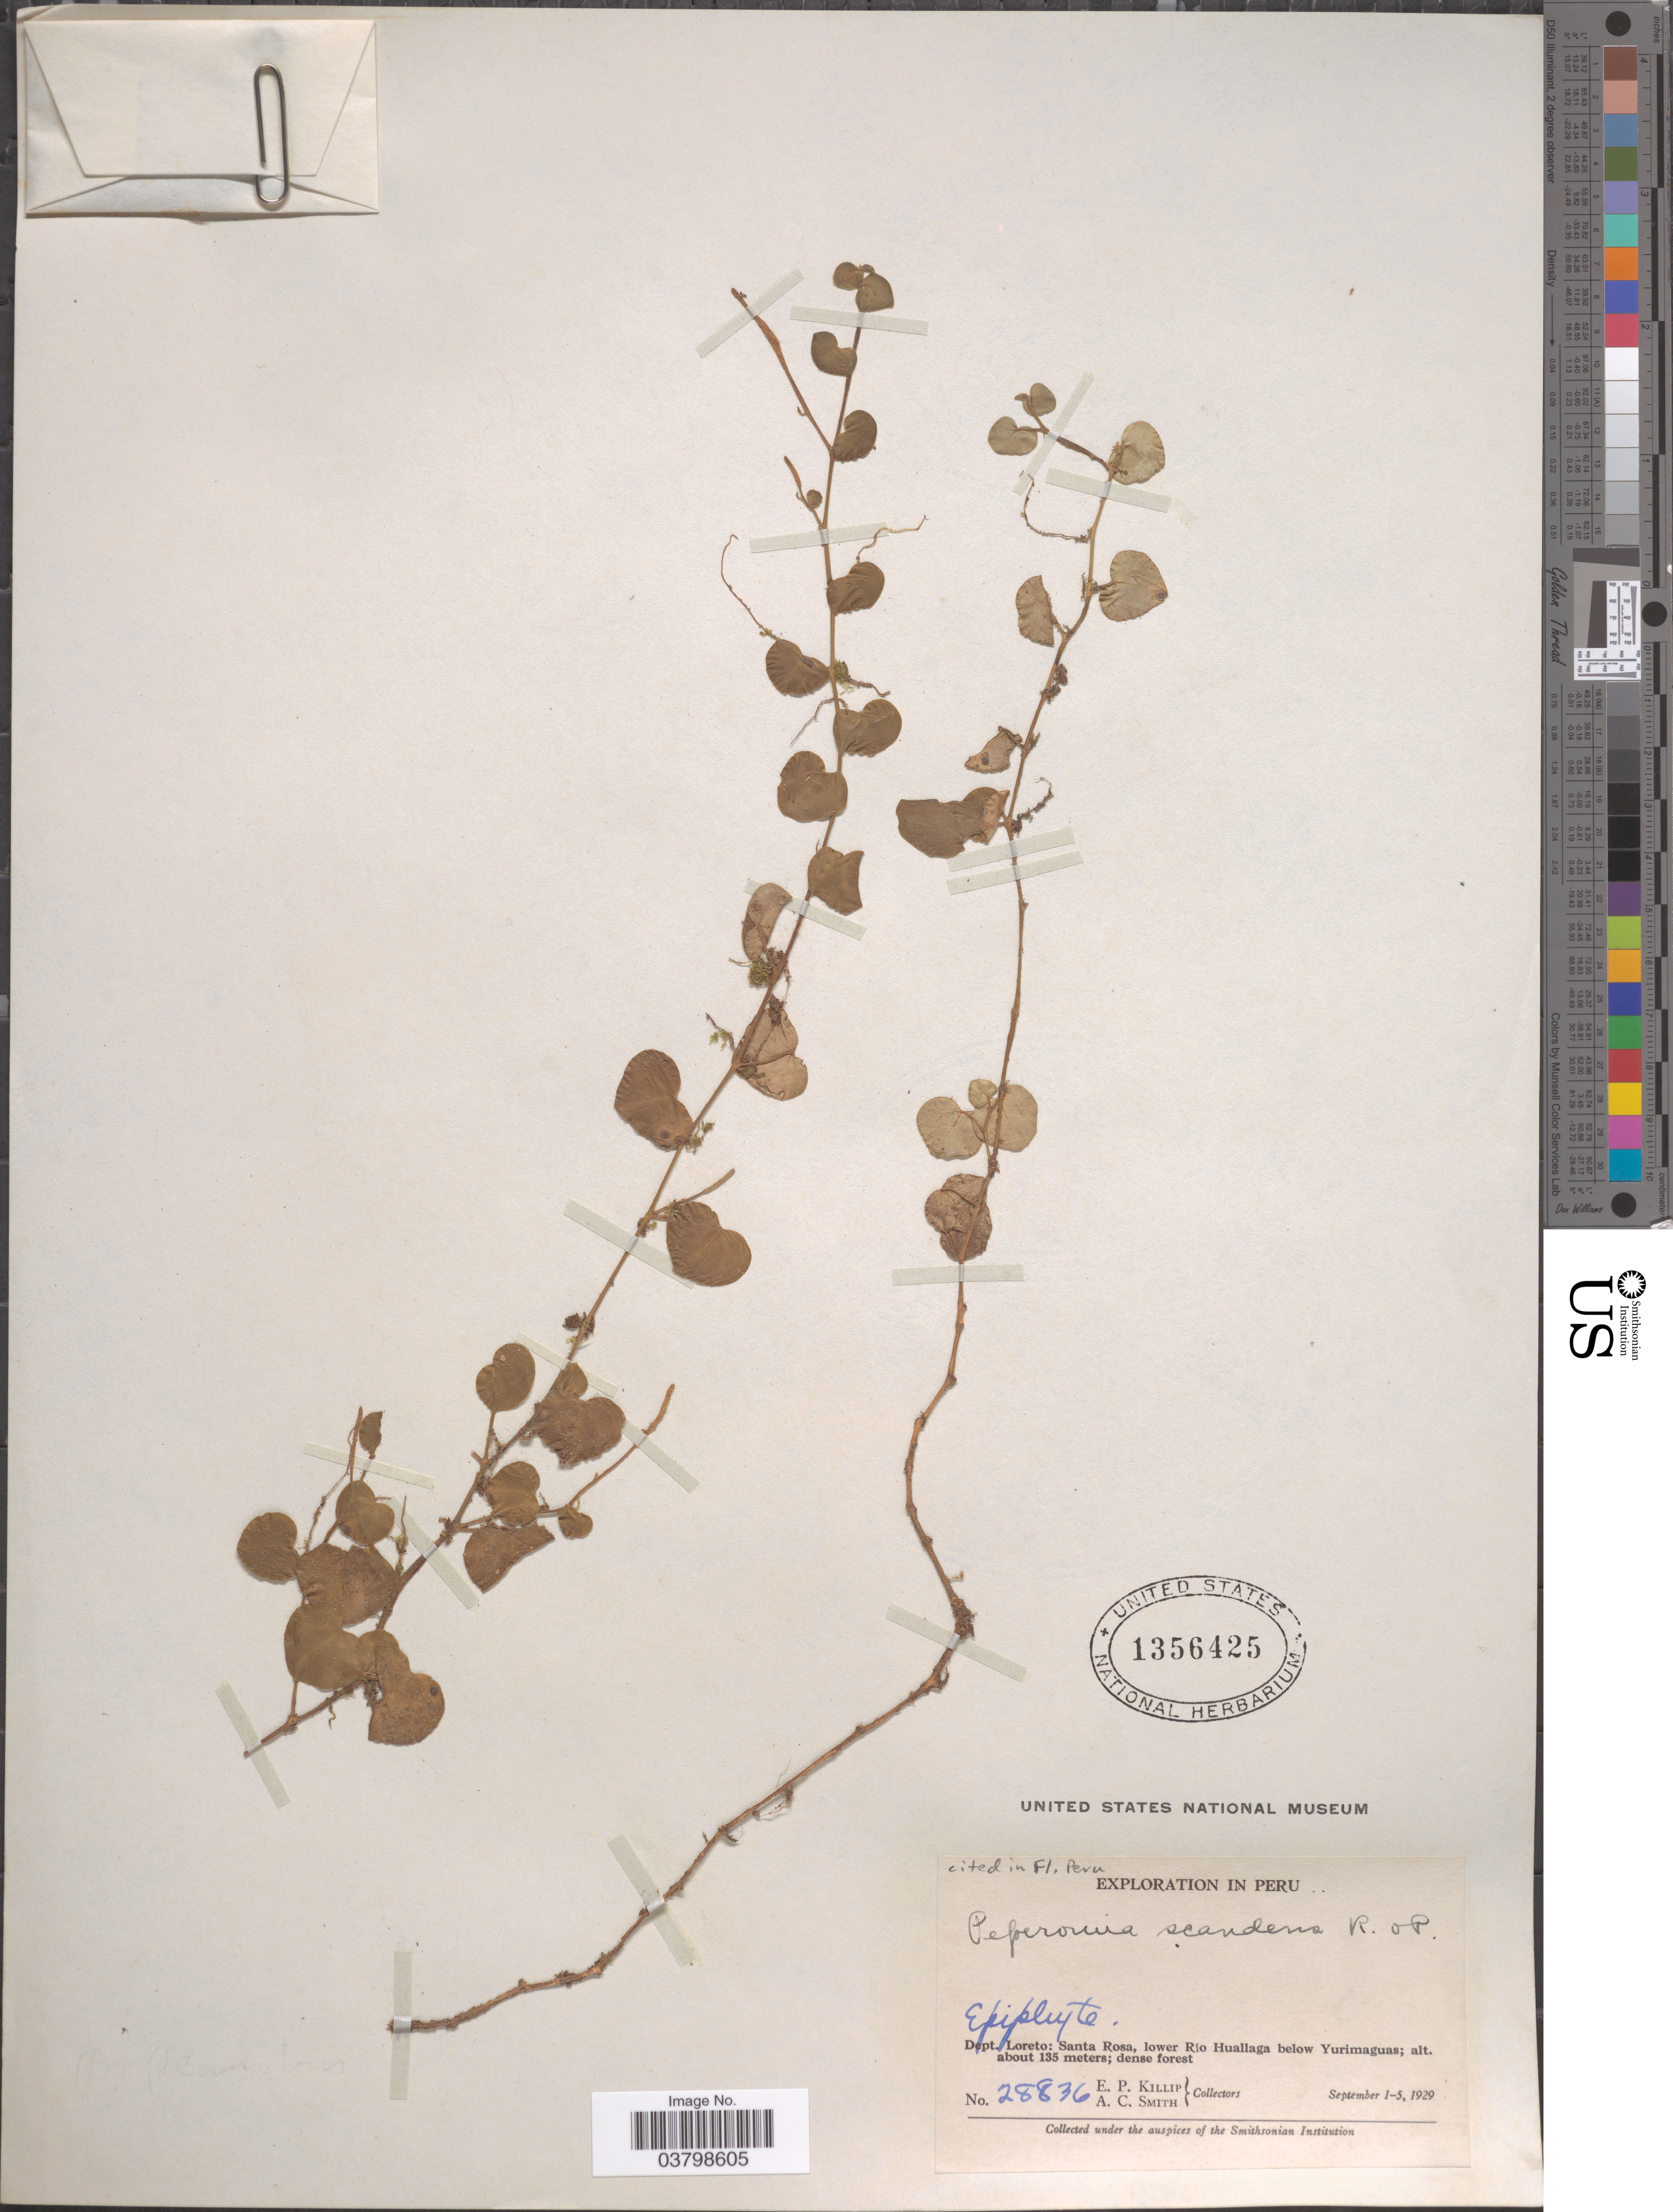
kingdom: Plantae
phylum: Tracheophyta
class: Magnoliopsida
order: Piperales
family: Piperaceae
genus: Peperomia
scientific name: Peperomia serpens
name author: (Sw.) Loudon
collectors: E. P. Killip & A. C. Smith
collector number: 28836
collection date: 1929-09-01/1929-09-05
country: Peru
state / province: Loreto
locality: Dept. Loreto: Santa Rosa, lower Río Huallaga below Yurimaguas.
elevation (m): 135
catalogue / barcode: US 1356425